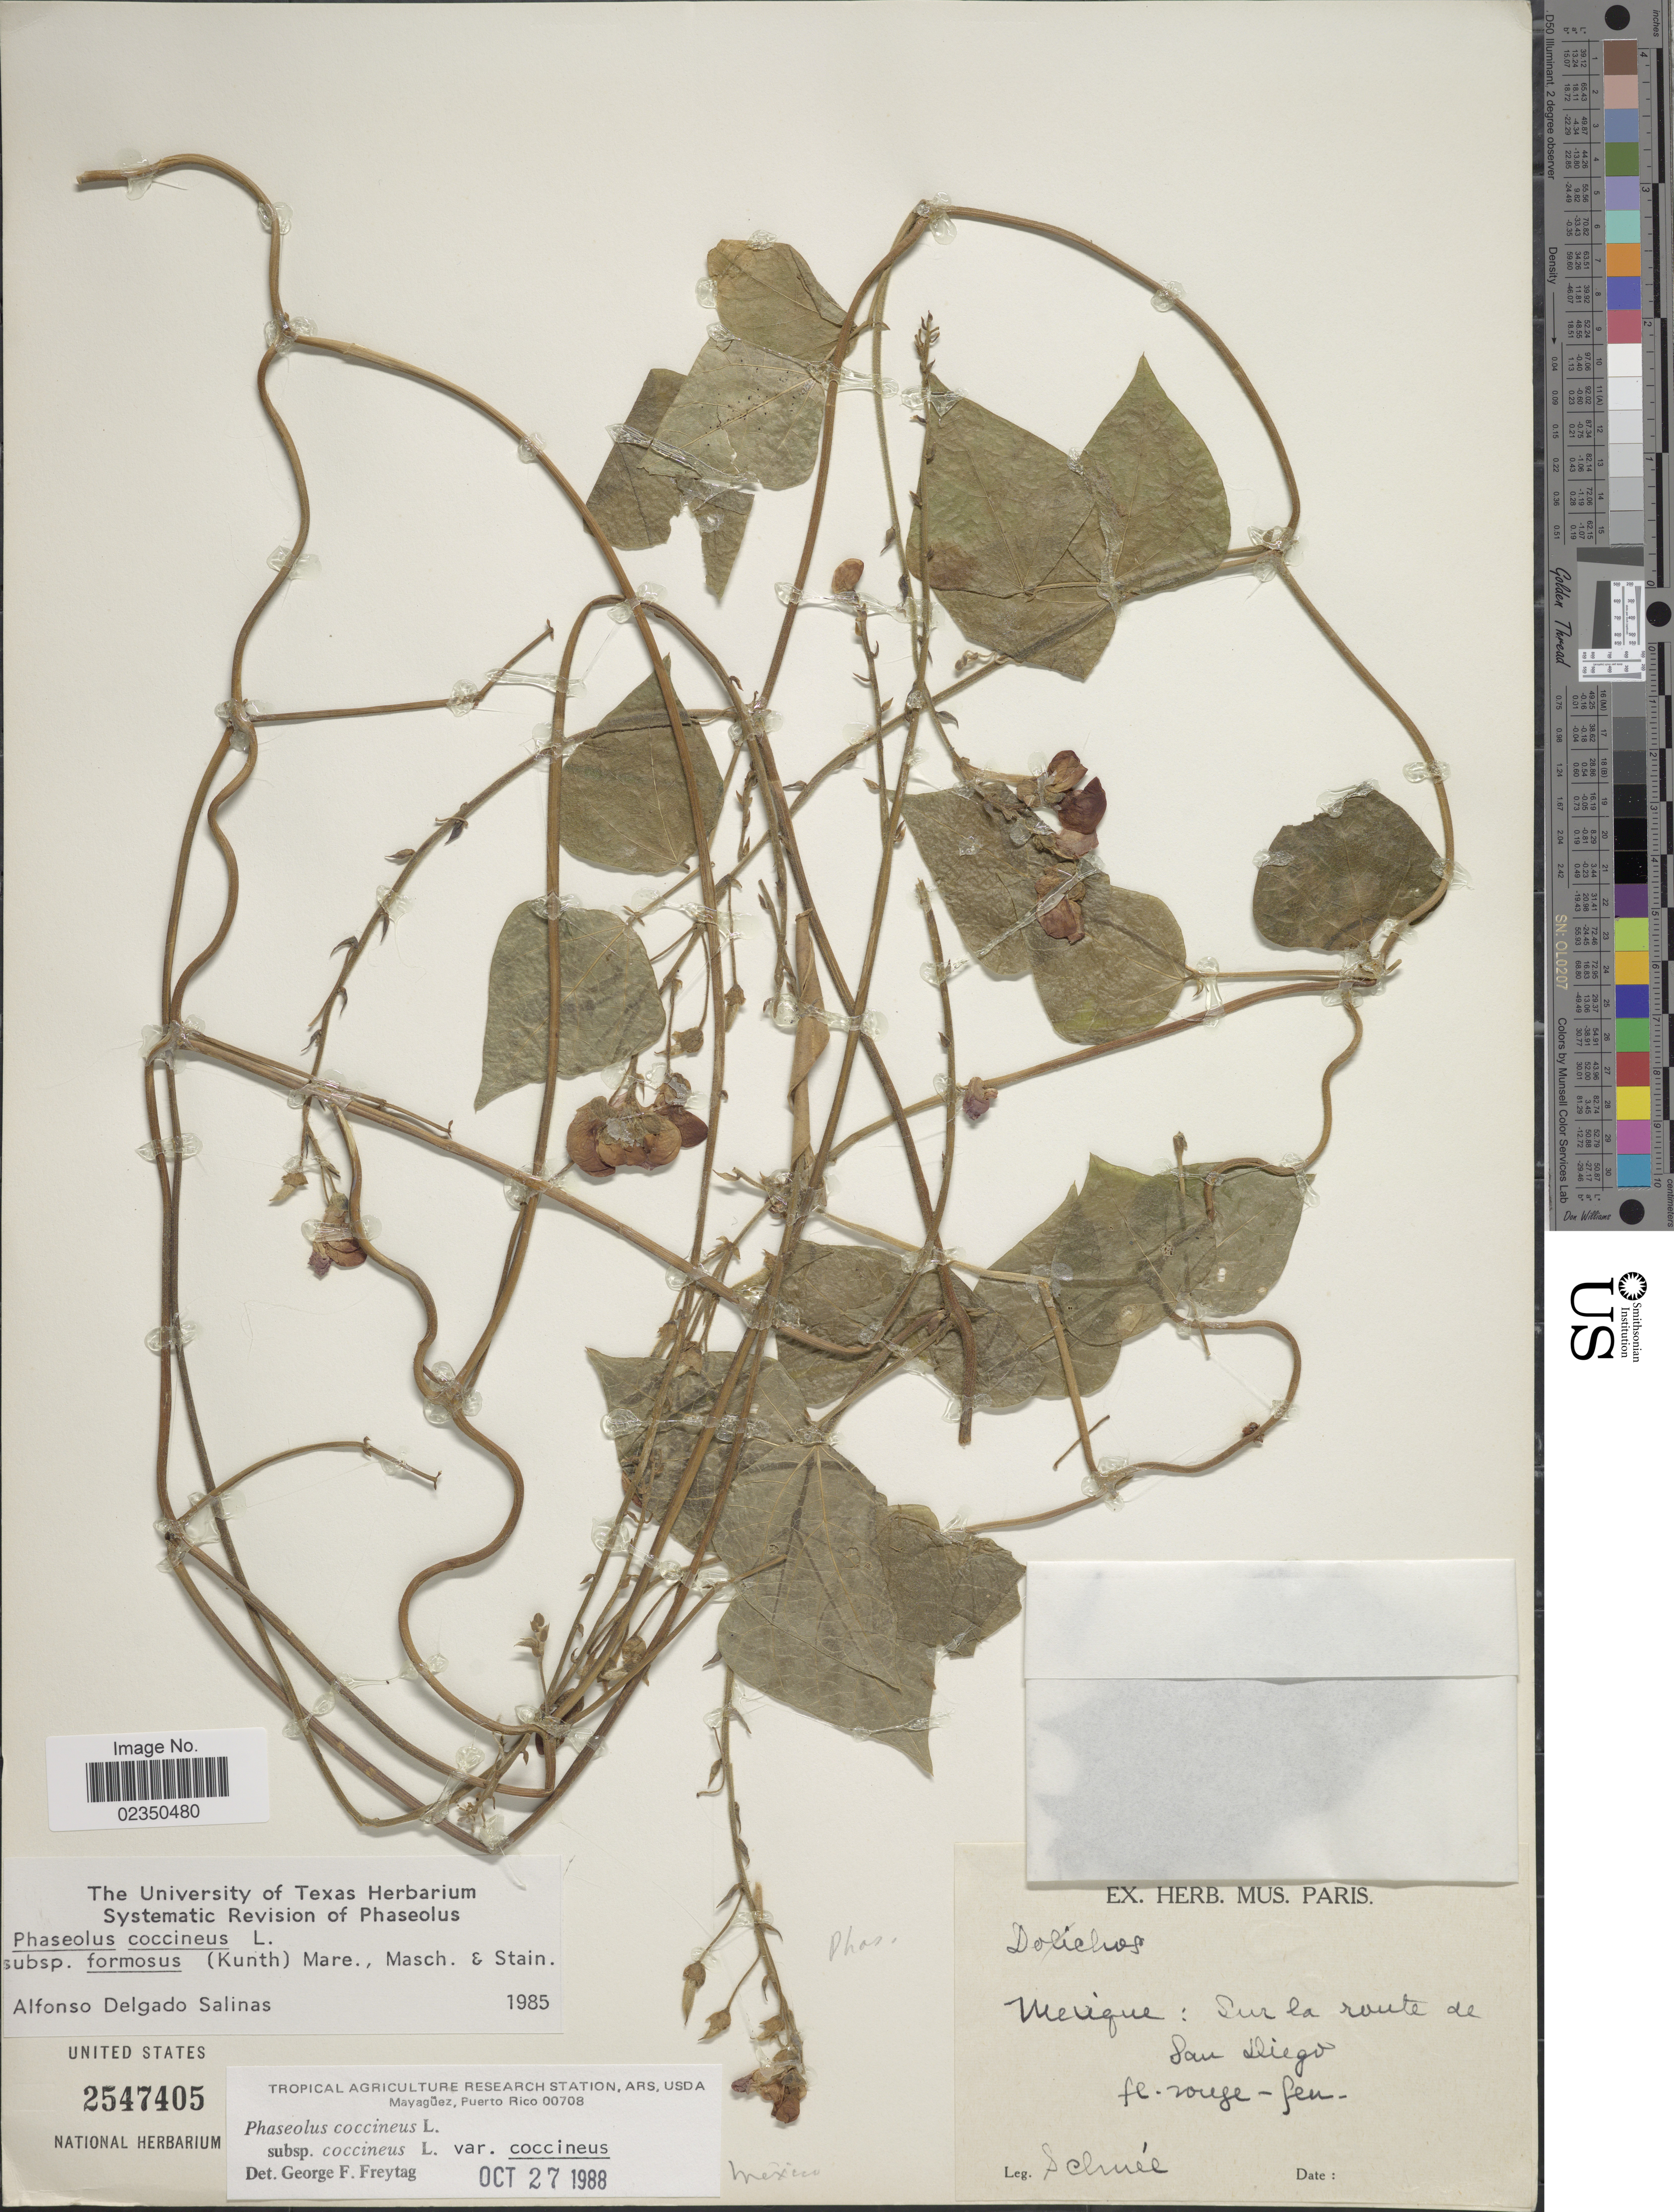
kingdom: Plantae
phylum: Tracheophyta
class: Magnoliopsida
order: Fabales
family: Fabaceae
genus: Phaseolus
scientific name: Phaseolus coccineus var. coccineus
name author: L.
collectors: -- Schnée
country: Mexico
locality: Mexique: sur la route de San Diego.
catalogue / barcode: US 2547405